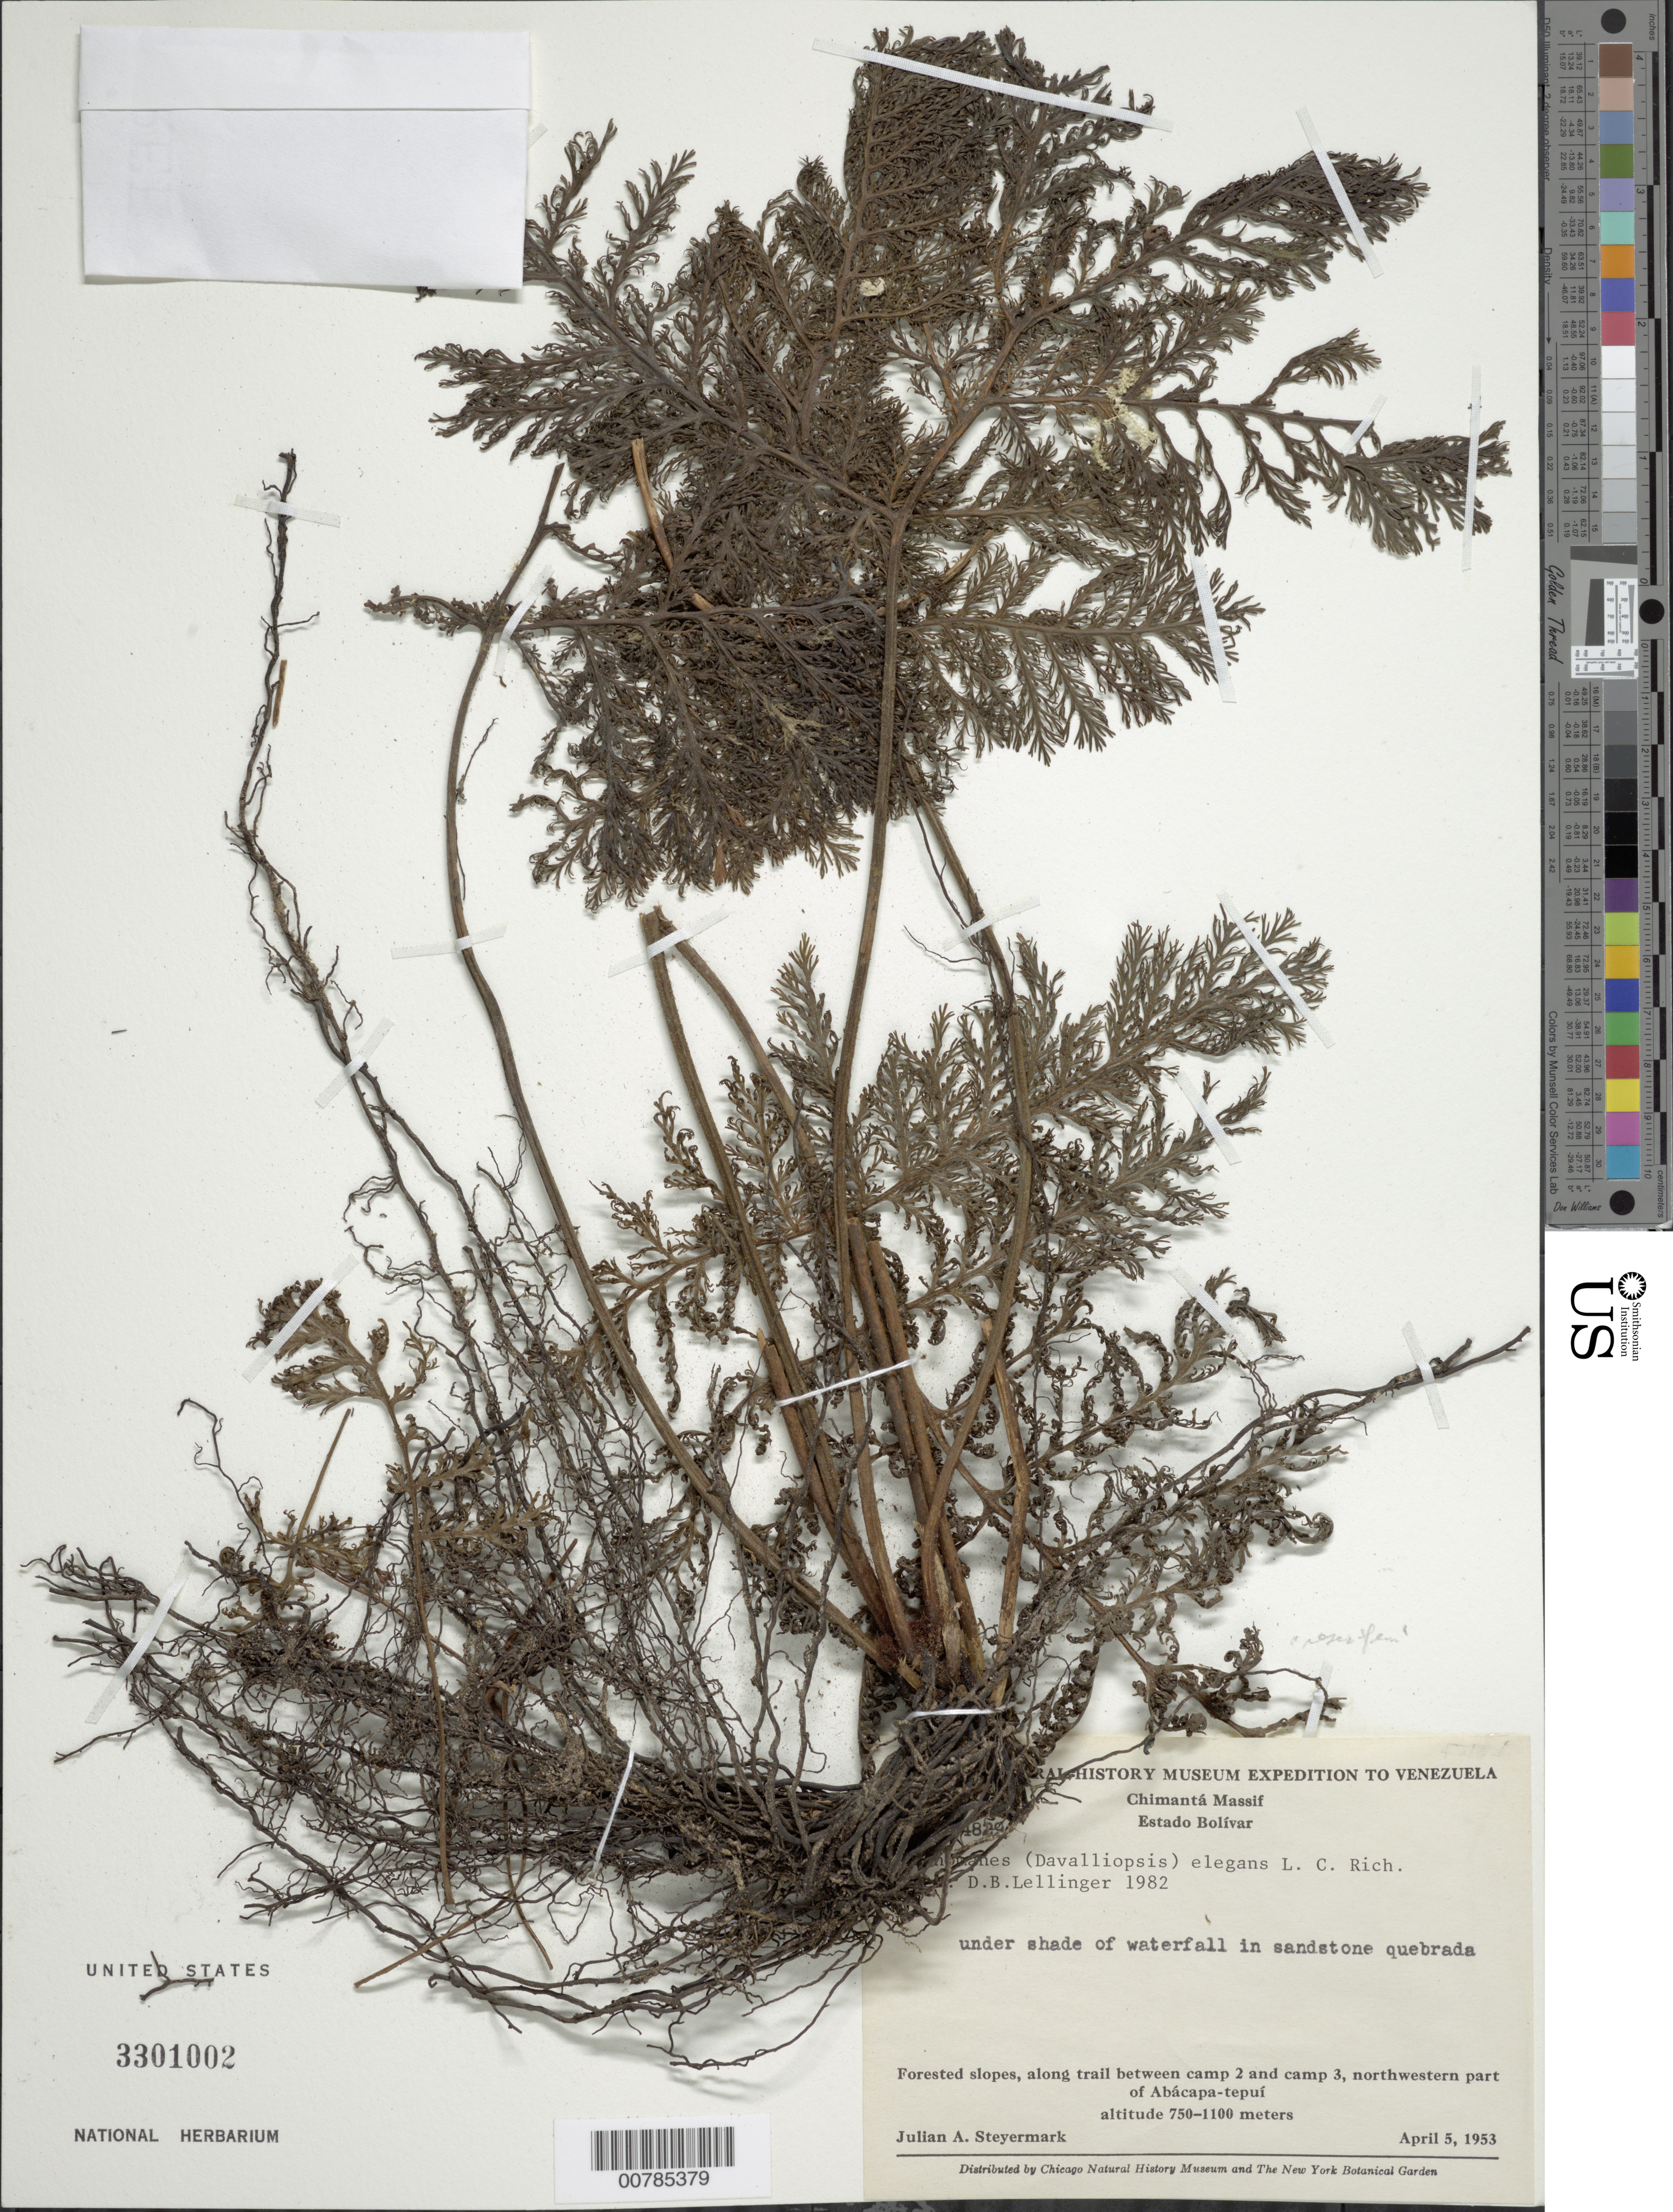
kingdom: Plantae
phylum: Tracheophyta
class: Polypodiopsida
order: Hymenophyllales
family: Hymenophyllaceae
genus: Trichomanes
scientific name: Trichomanes resinosum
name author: R.C. Moran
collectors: J. Steyermark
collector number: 74829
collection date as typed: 5-Apr-53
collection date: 1953-04-05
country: Venezuela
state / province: Bolívar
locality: Chimantá Massif, Abácapa-tepuí, along trail between camp 2 and camp 3, NW part of Abácapa-tepuí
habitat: Forested slopes, under shade of waterfall in sandstone quebrada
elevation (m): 750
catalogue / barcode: US 3301002